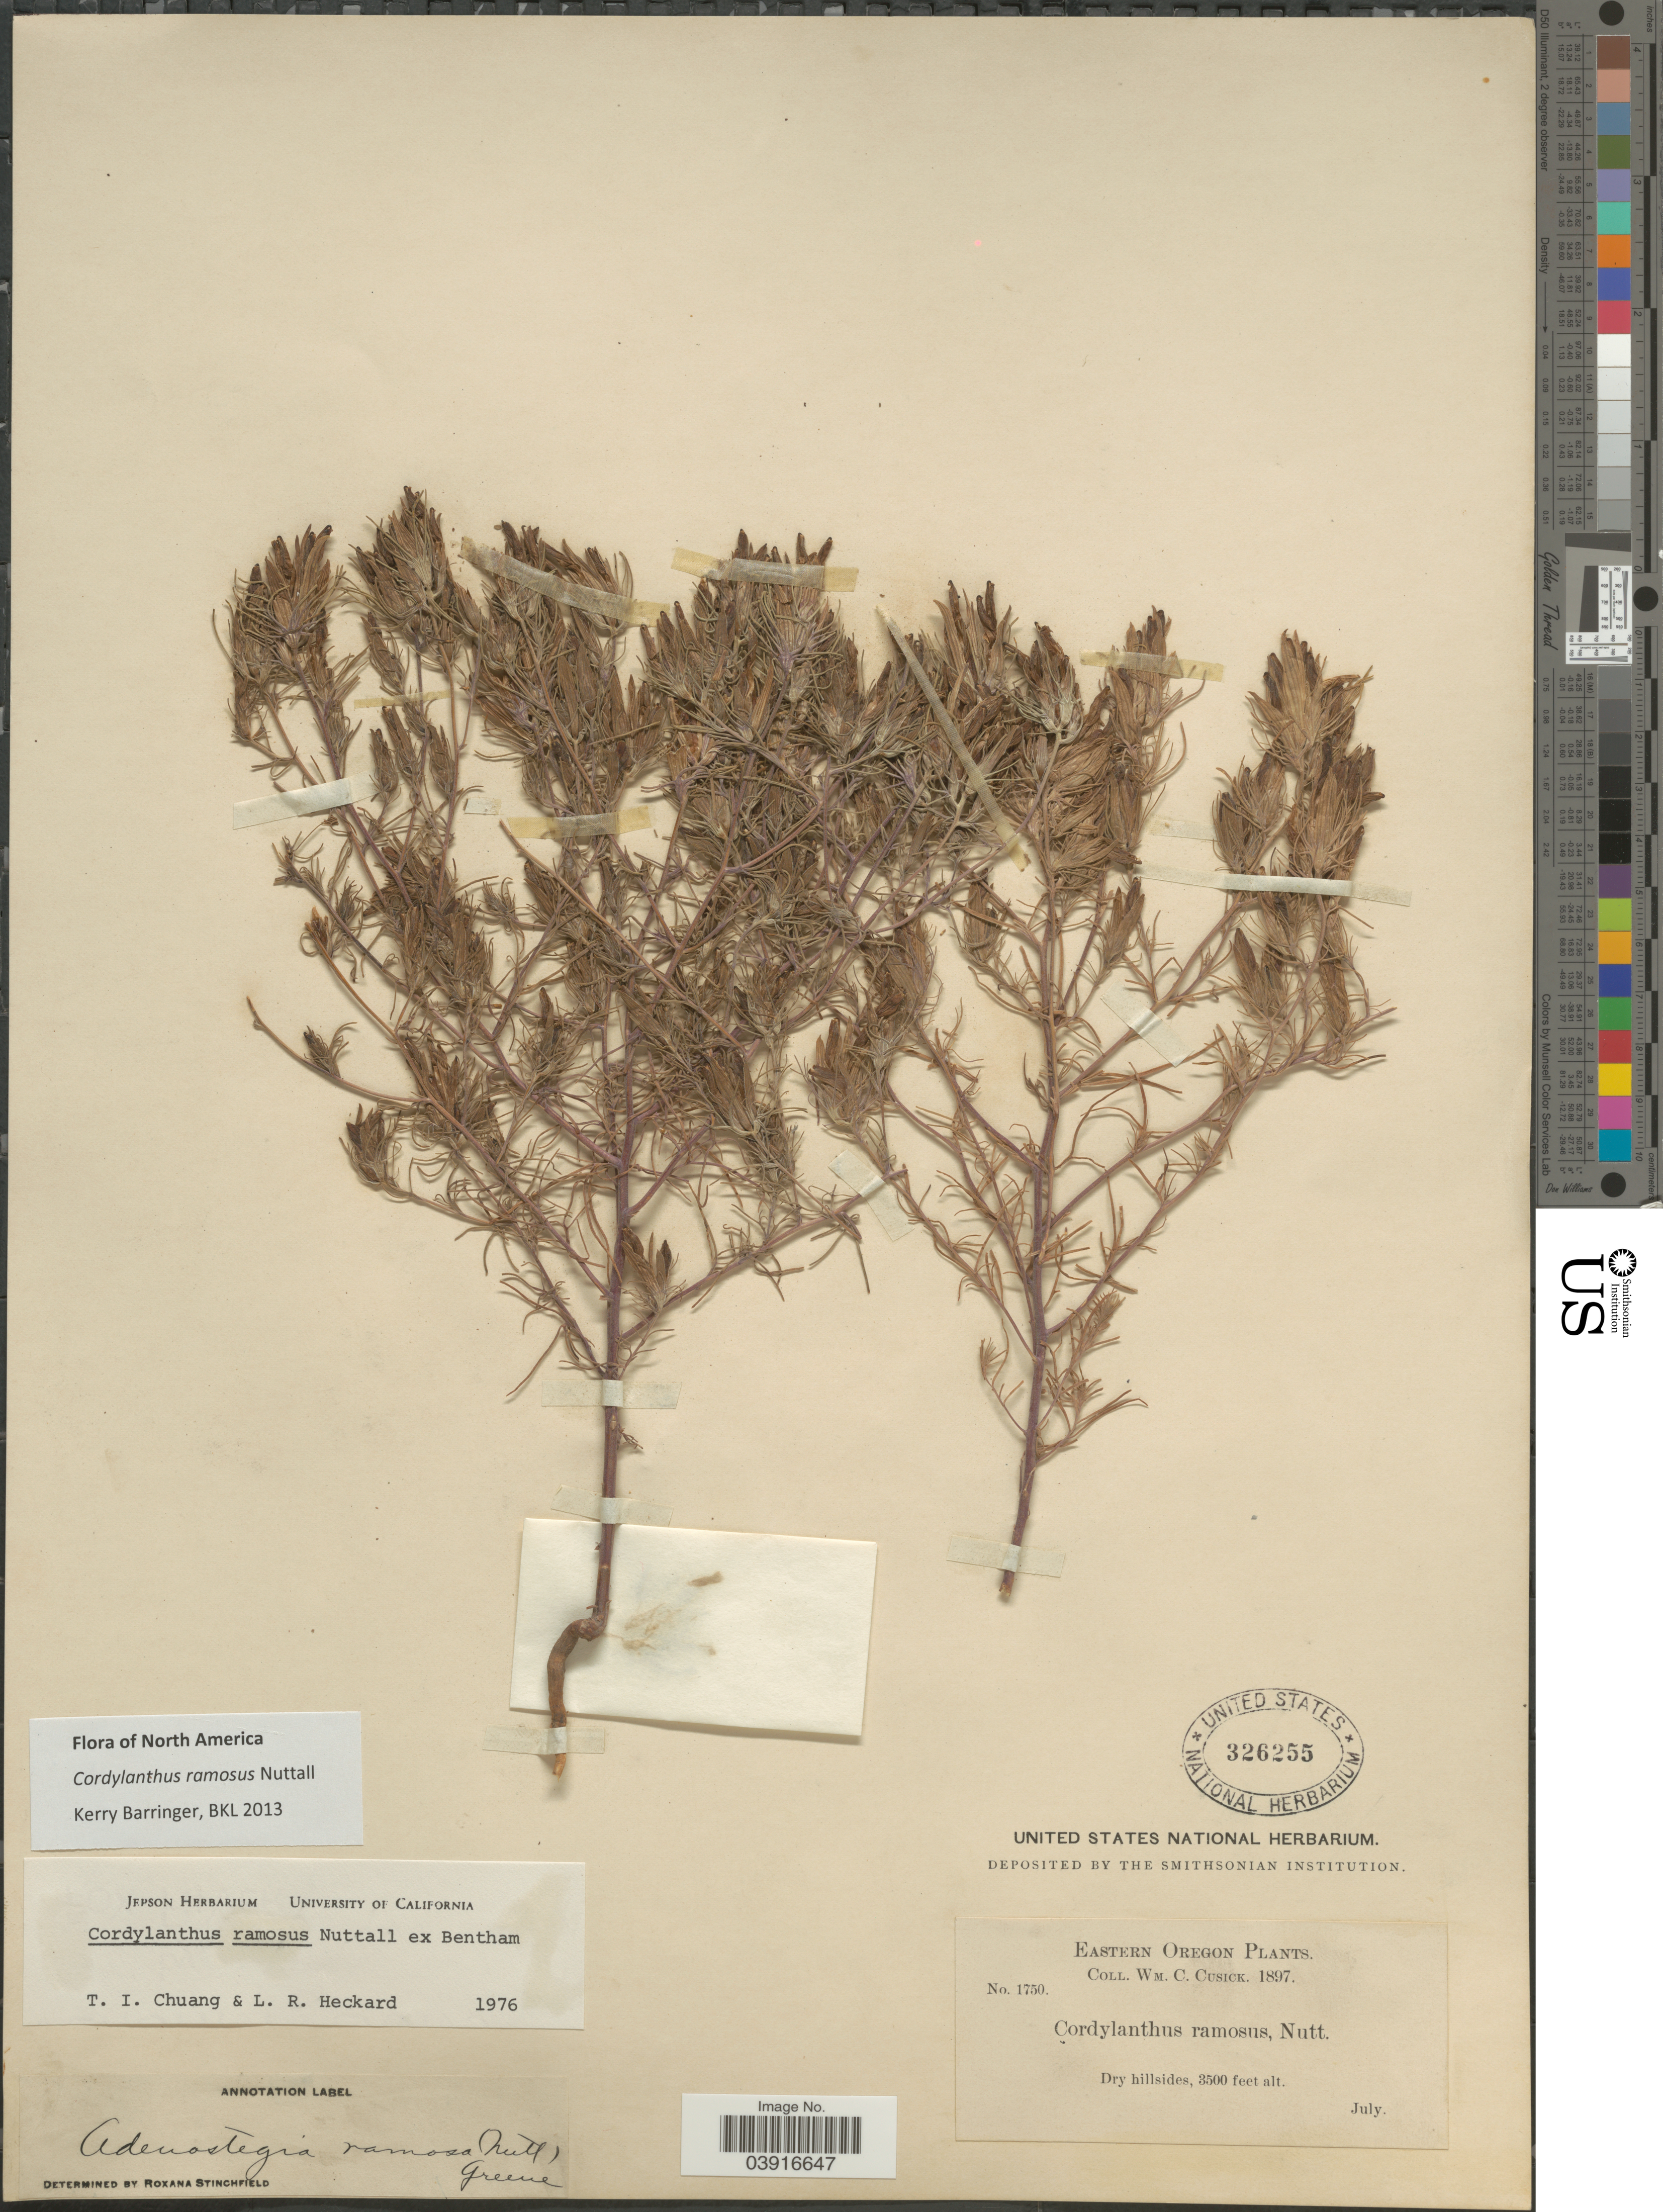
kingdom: Plantae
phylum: Tracheophyta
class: Magnoliopsida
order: Lamiales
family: Orobanchaceae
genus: Cordylanthus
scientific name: Cordylanthus ramosus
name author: Nutt. ex Benth.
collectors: W. C. Cusick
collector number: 1750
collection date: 1897-07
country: United States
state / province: Oregon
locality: Eastern Oregon. Dry hillsides.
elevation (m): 1067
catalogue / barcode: US 326255